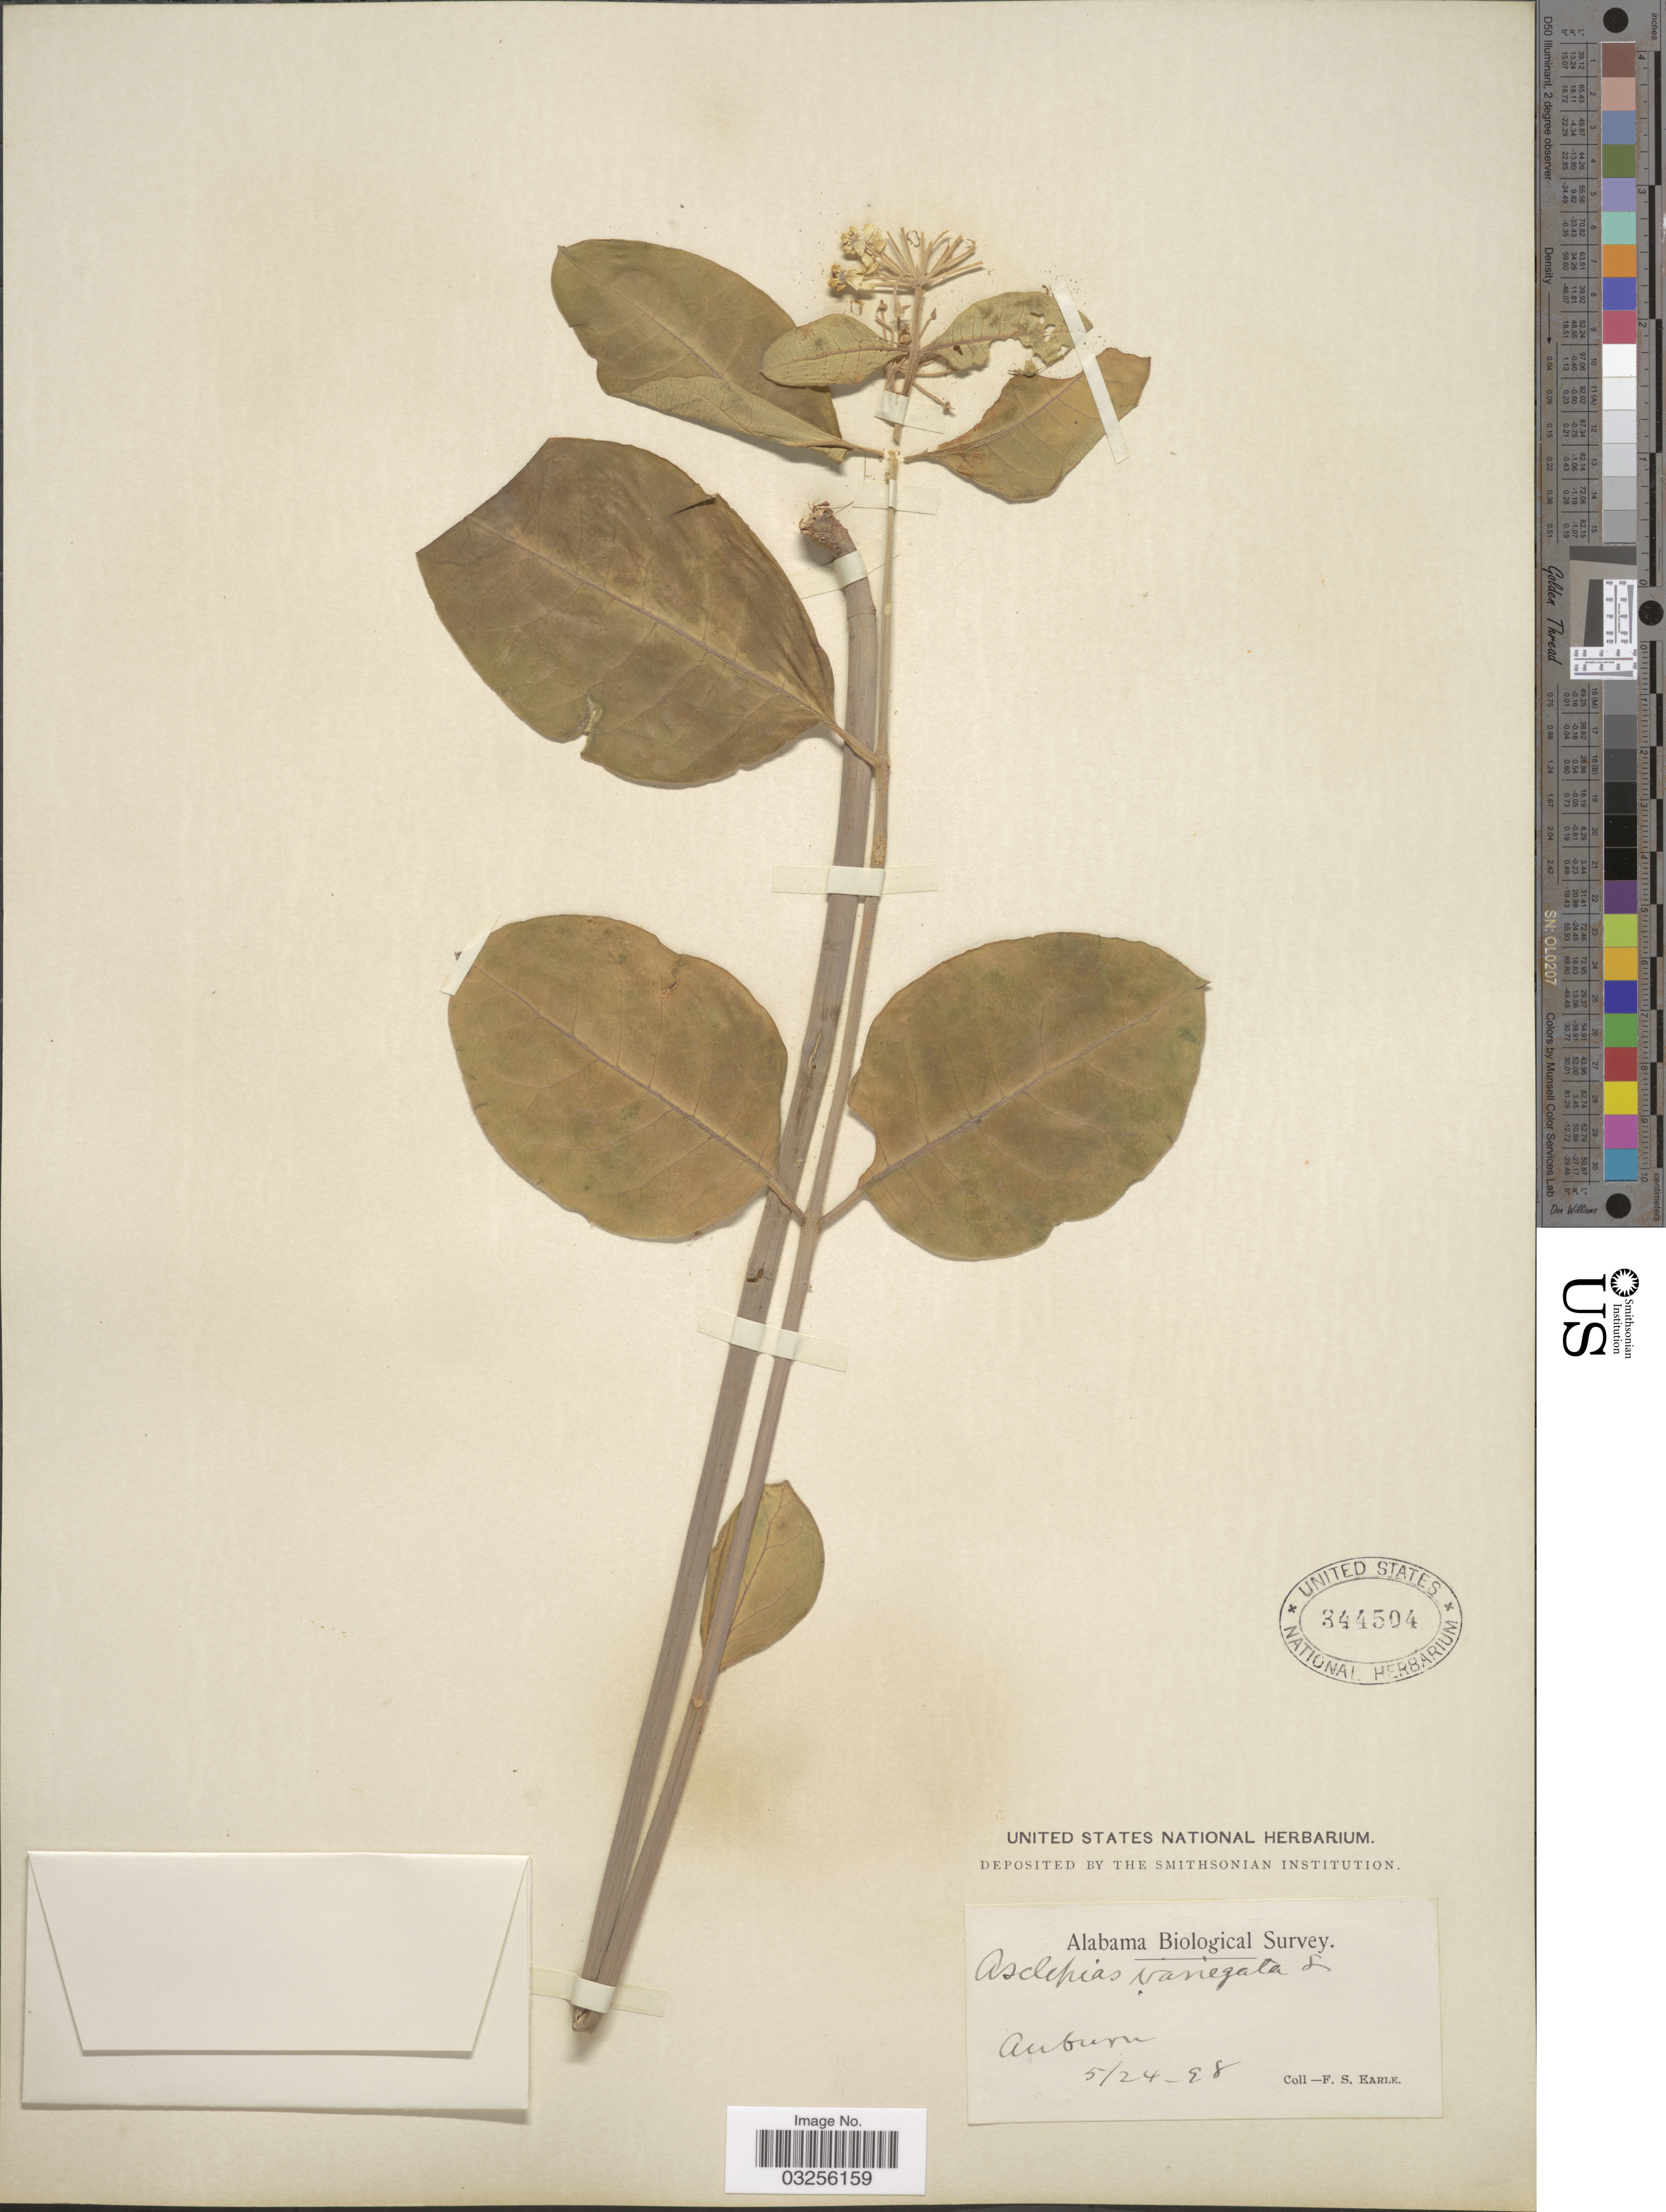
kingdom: Plantae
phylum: Tracheophyta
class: Magnoliopsida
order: Gentianales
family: Apocynaceae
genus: Asclepias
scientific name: Asclepias variegata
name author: L.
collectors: F. S. Earle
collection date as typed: Transcribed d/m/y: 24/5/98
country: United States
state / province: Alabama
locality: Auburn.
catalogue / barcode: US 344504